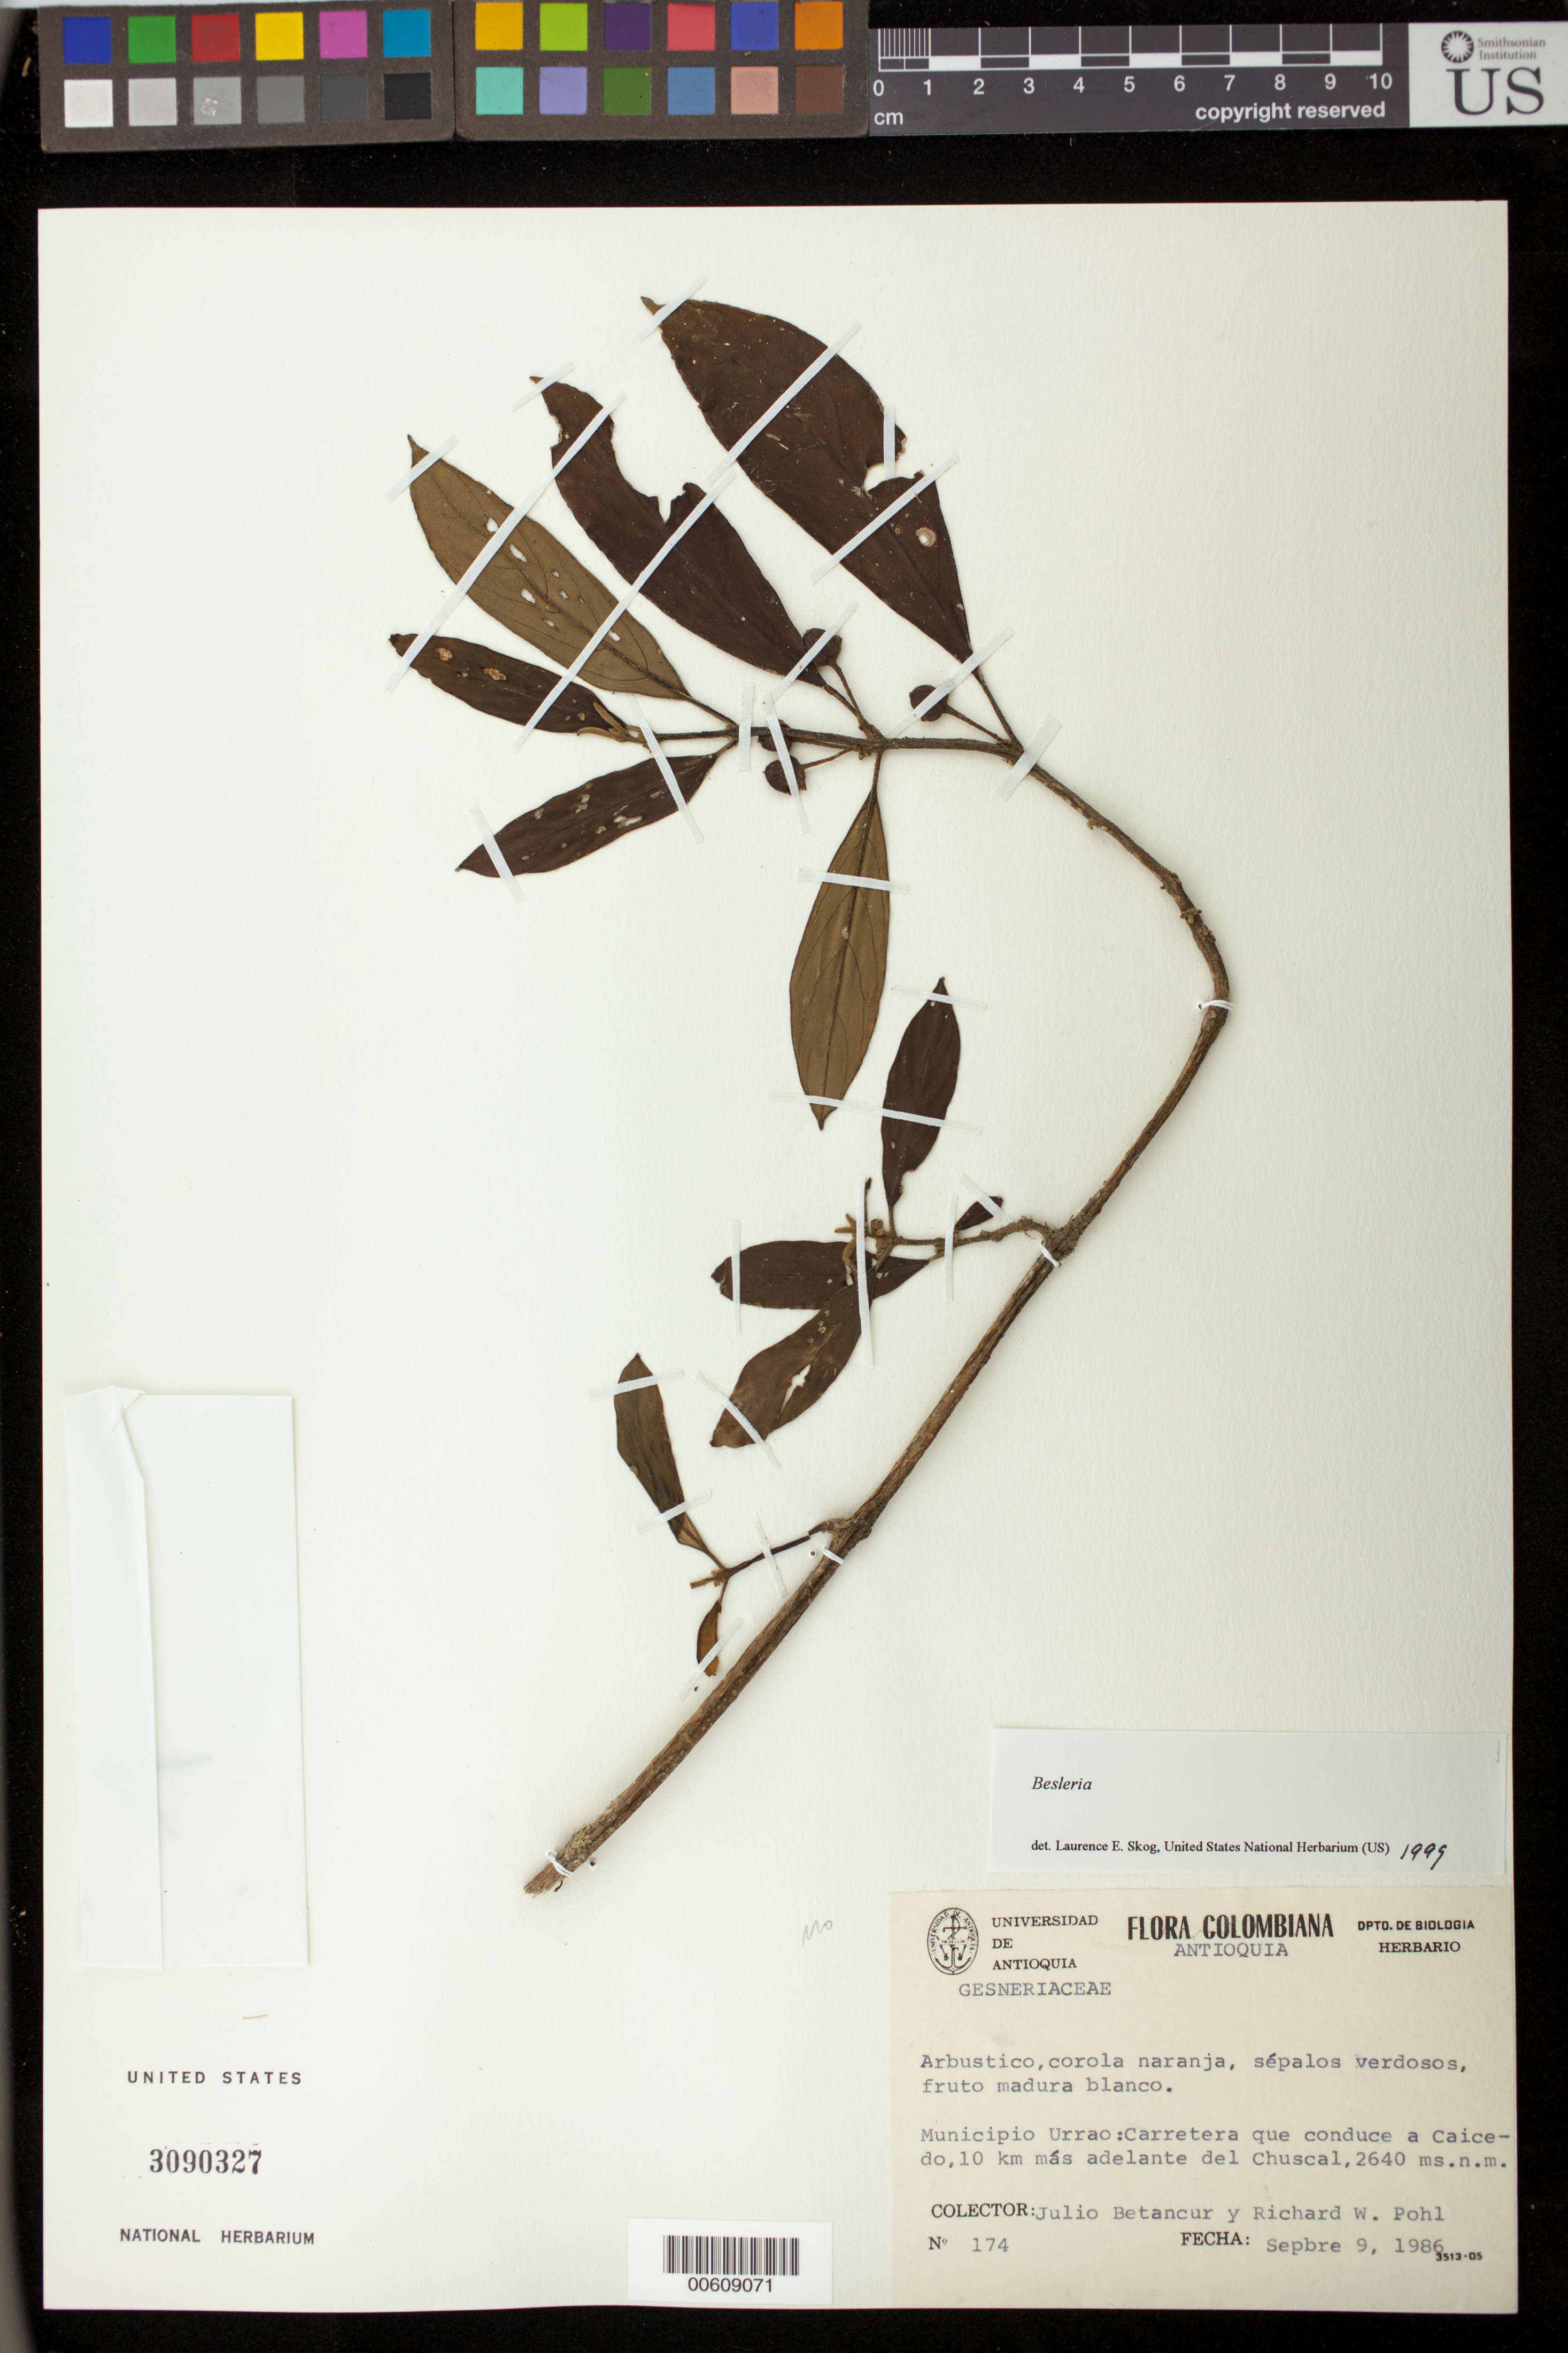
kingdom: Plantae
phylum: Tracheophyta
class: Magnoliopsida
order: Lamiales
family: Gesneriaceae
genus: Besleria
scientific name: Besleria sp.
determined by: Skog, Laurence E.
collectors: J. C. Betancur & R. W. Pohl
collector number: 174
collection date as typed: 09 Sep 1986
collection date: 1986-09-09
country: Colombia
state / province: Antioquia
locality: Mpio. Urrao: Carretera que conduce a Caicedo, 10 km más adelante del Chuscal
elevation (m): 2640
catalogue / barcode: US 3090327